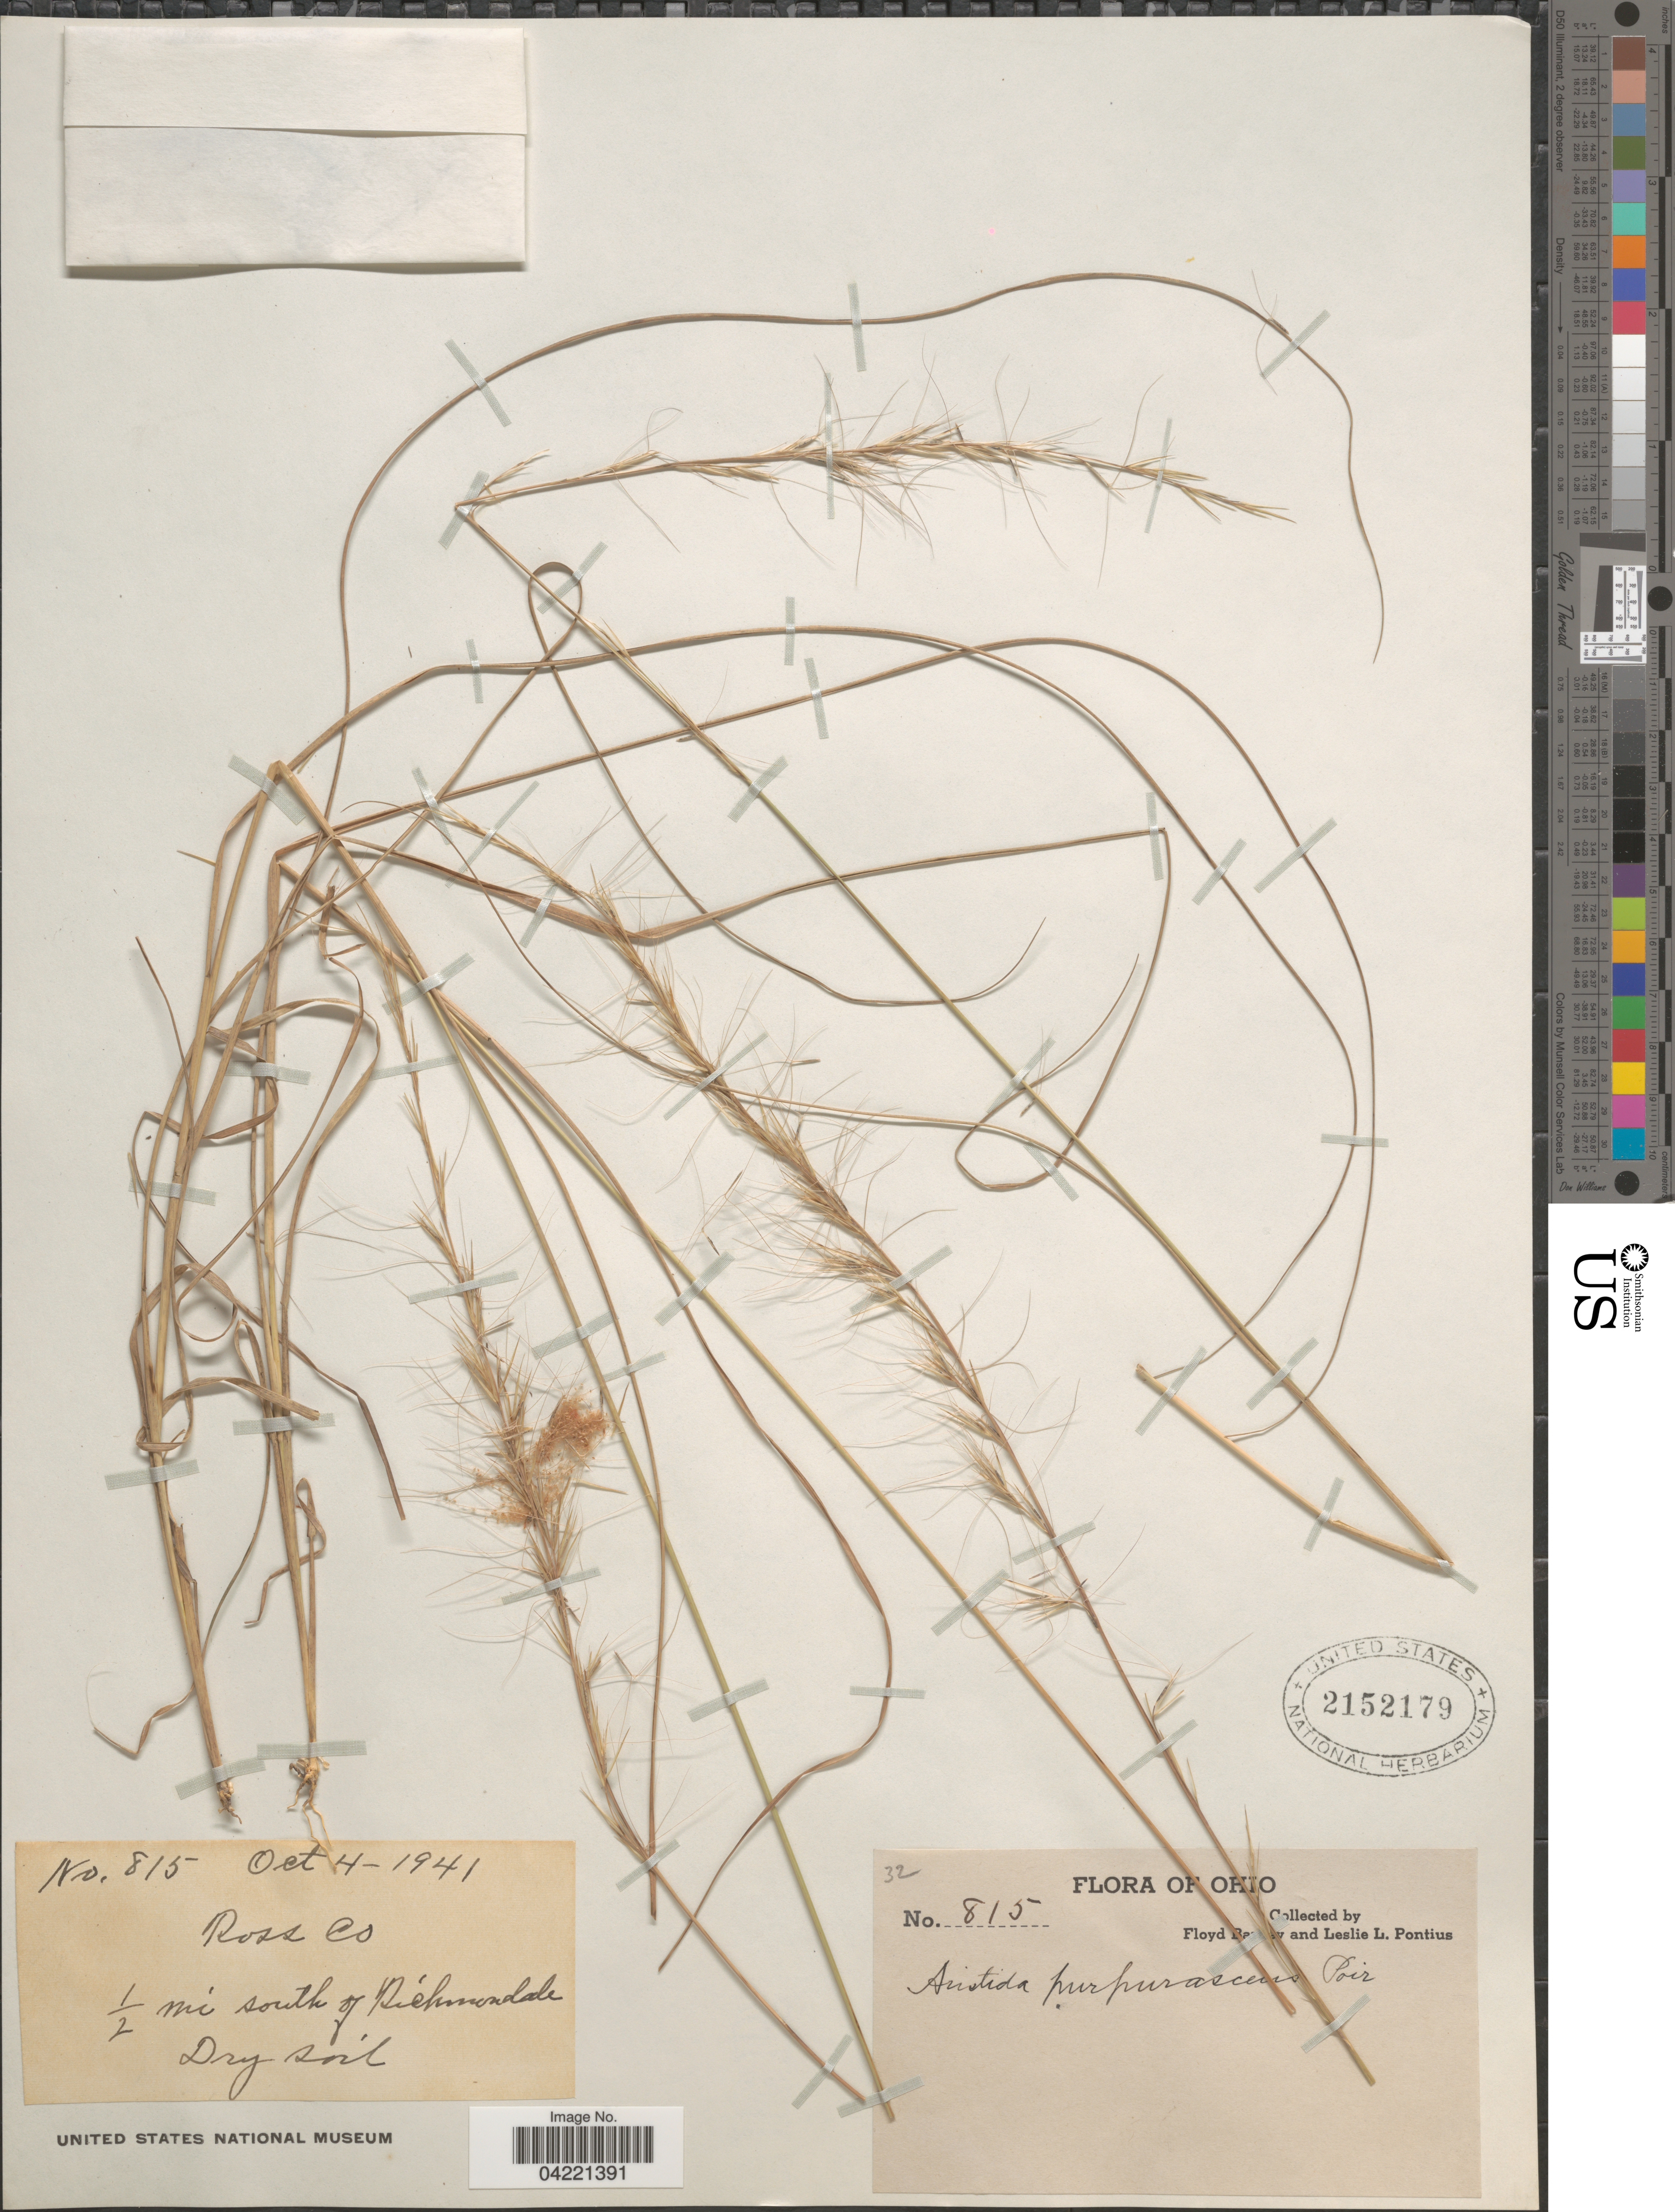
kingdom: Plantae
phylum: Tracheophyta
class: Liliopsida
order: Poales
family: Poaceae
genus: Aristida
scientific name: Aristida purpurascens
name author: Poir.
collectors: F. Bartley & L. Pontius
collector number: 815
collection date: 1941-10-04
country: United States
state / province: Ohio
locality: Ross Co. ½ mi south of Richmondale. Dry soil.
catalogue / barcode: US 2152179